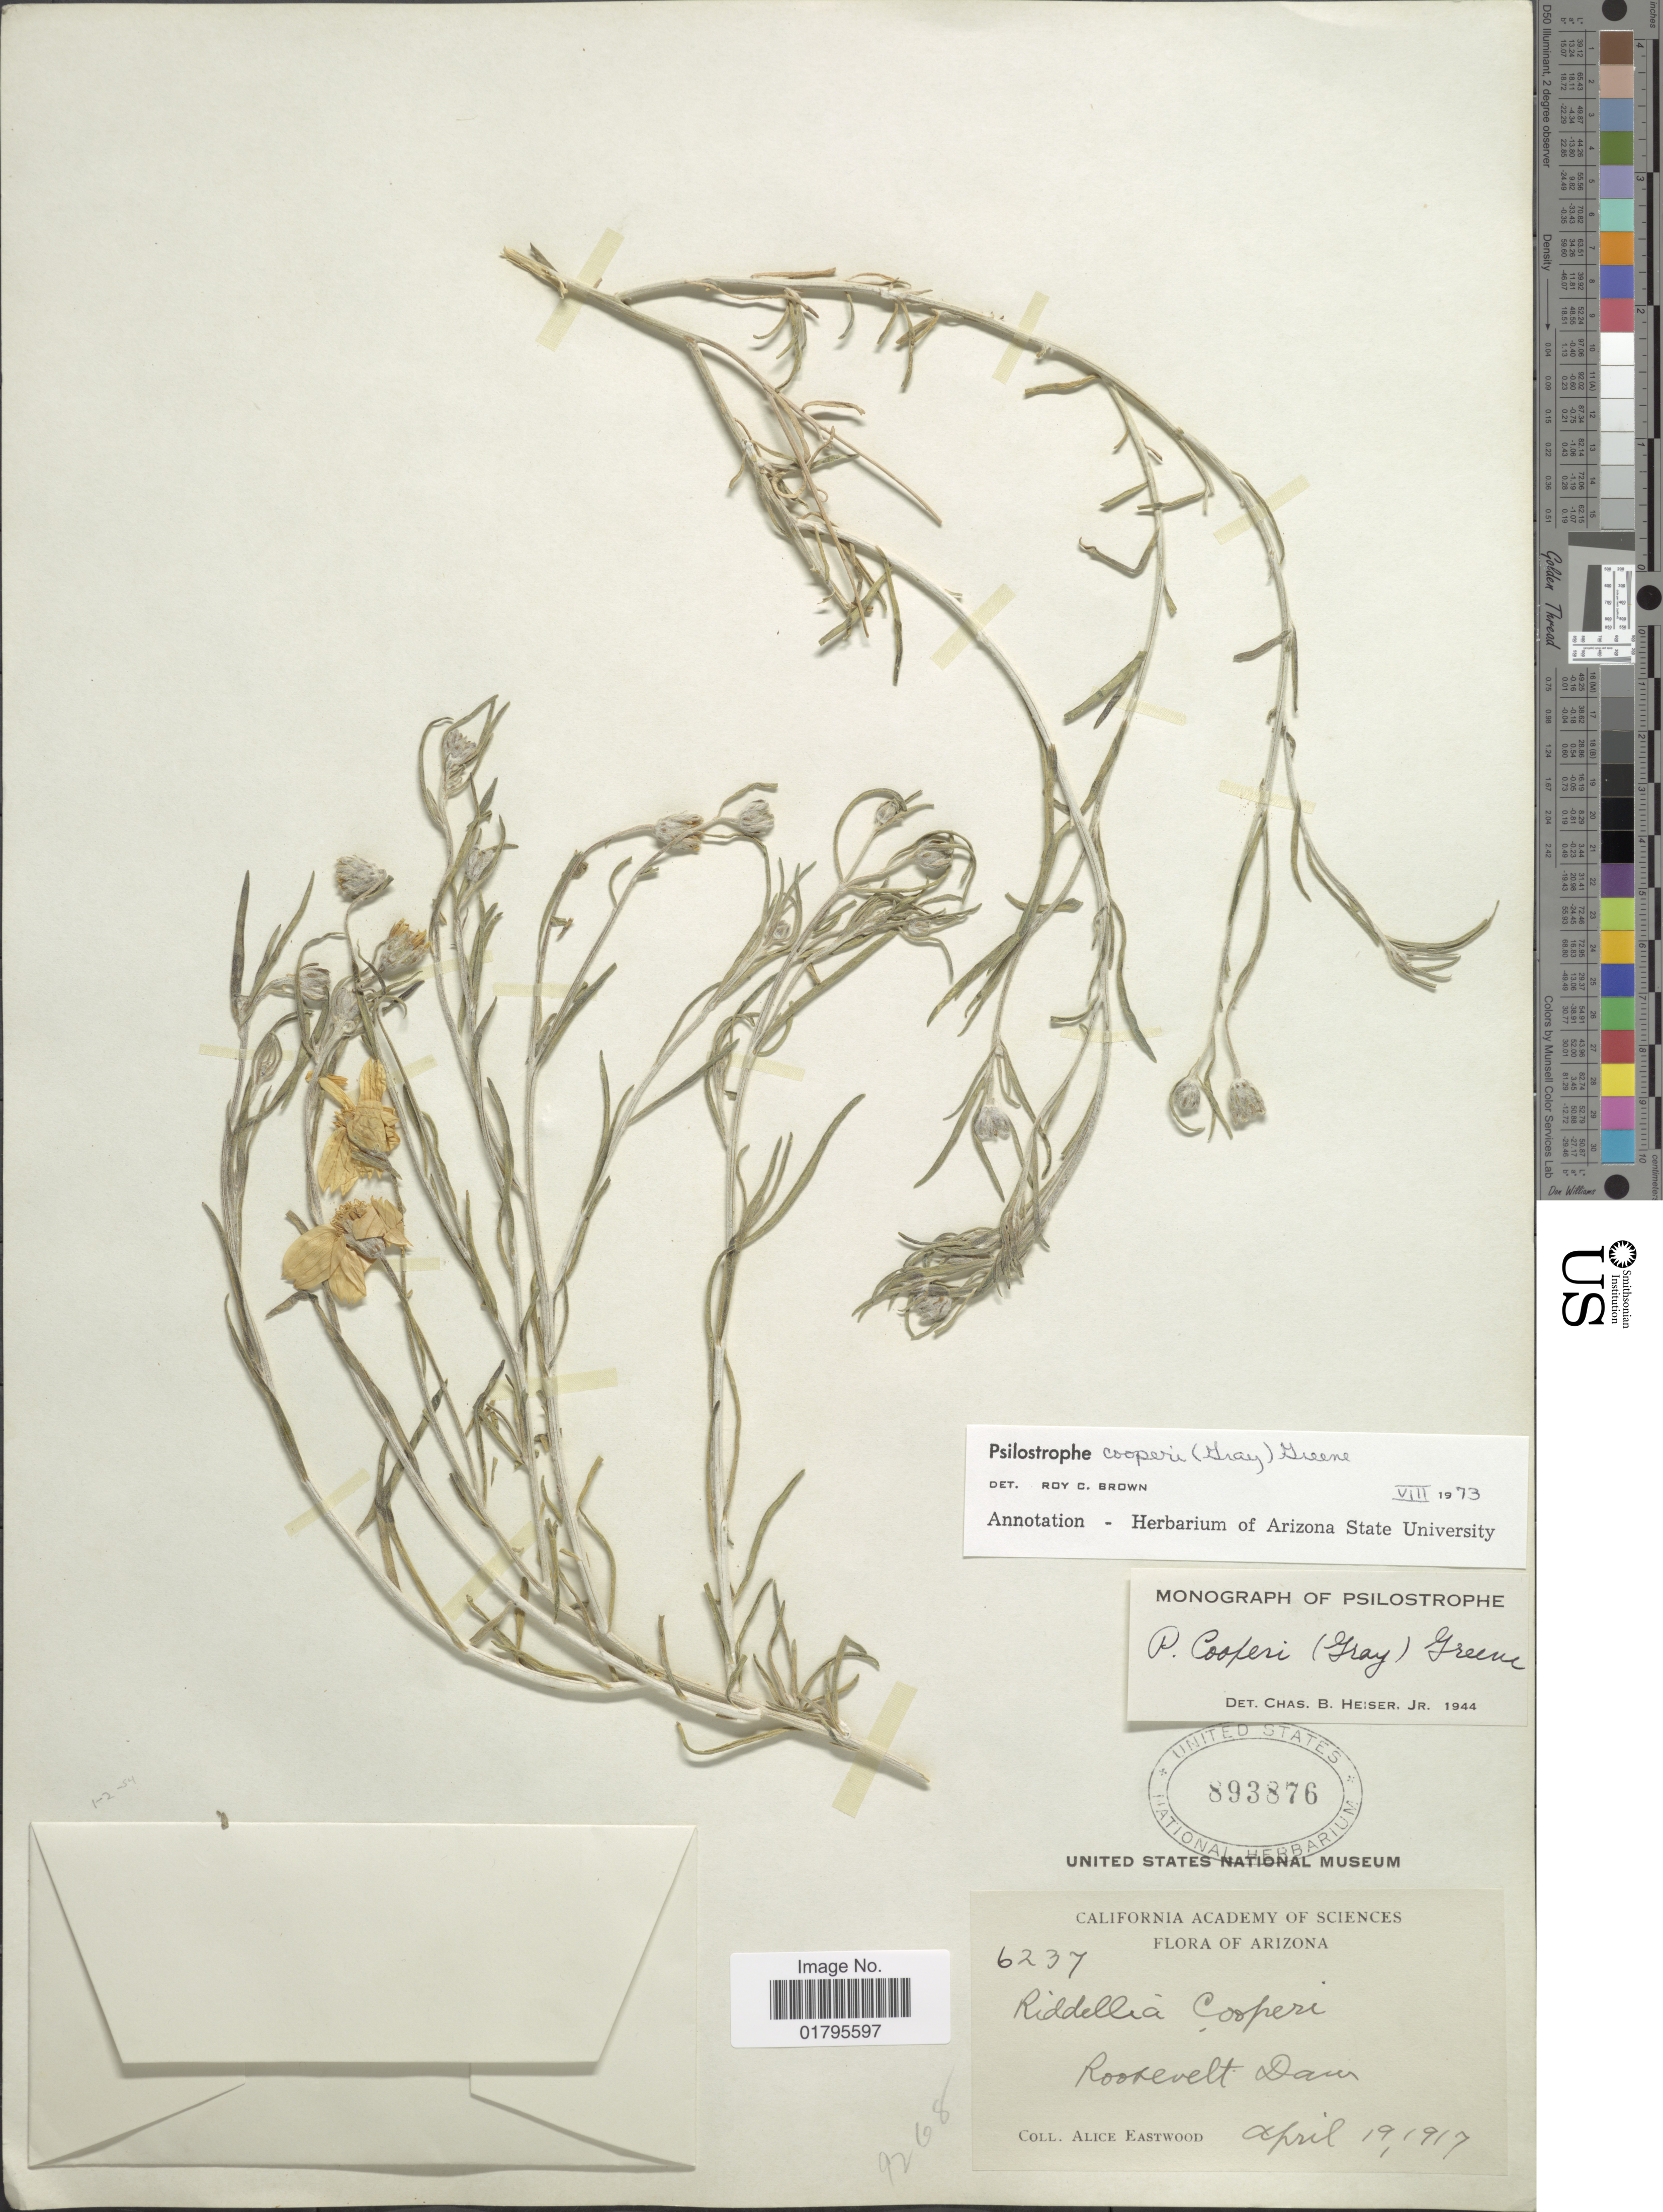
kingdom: Plantae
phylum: Tracheophyta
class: Magnoliopsida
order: Asterales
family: Asteraceae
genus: Psilostrophe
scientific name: Psilostrophe cooperi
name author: (A. Gray) Greene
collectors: A. Eastwood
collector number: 6237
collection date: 1917-04-19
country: United States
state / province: Arizona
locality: Roosevelt Dam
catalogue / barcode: US 893876